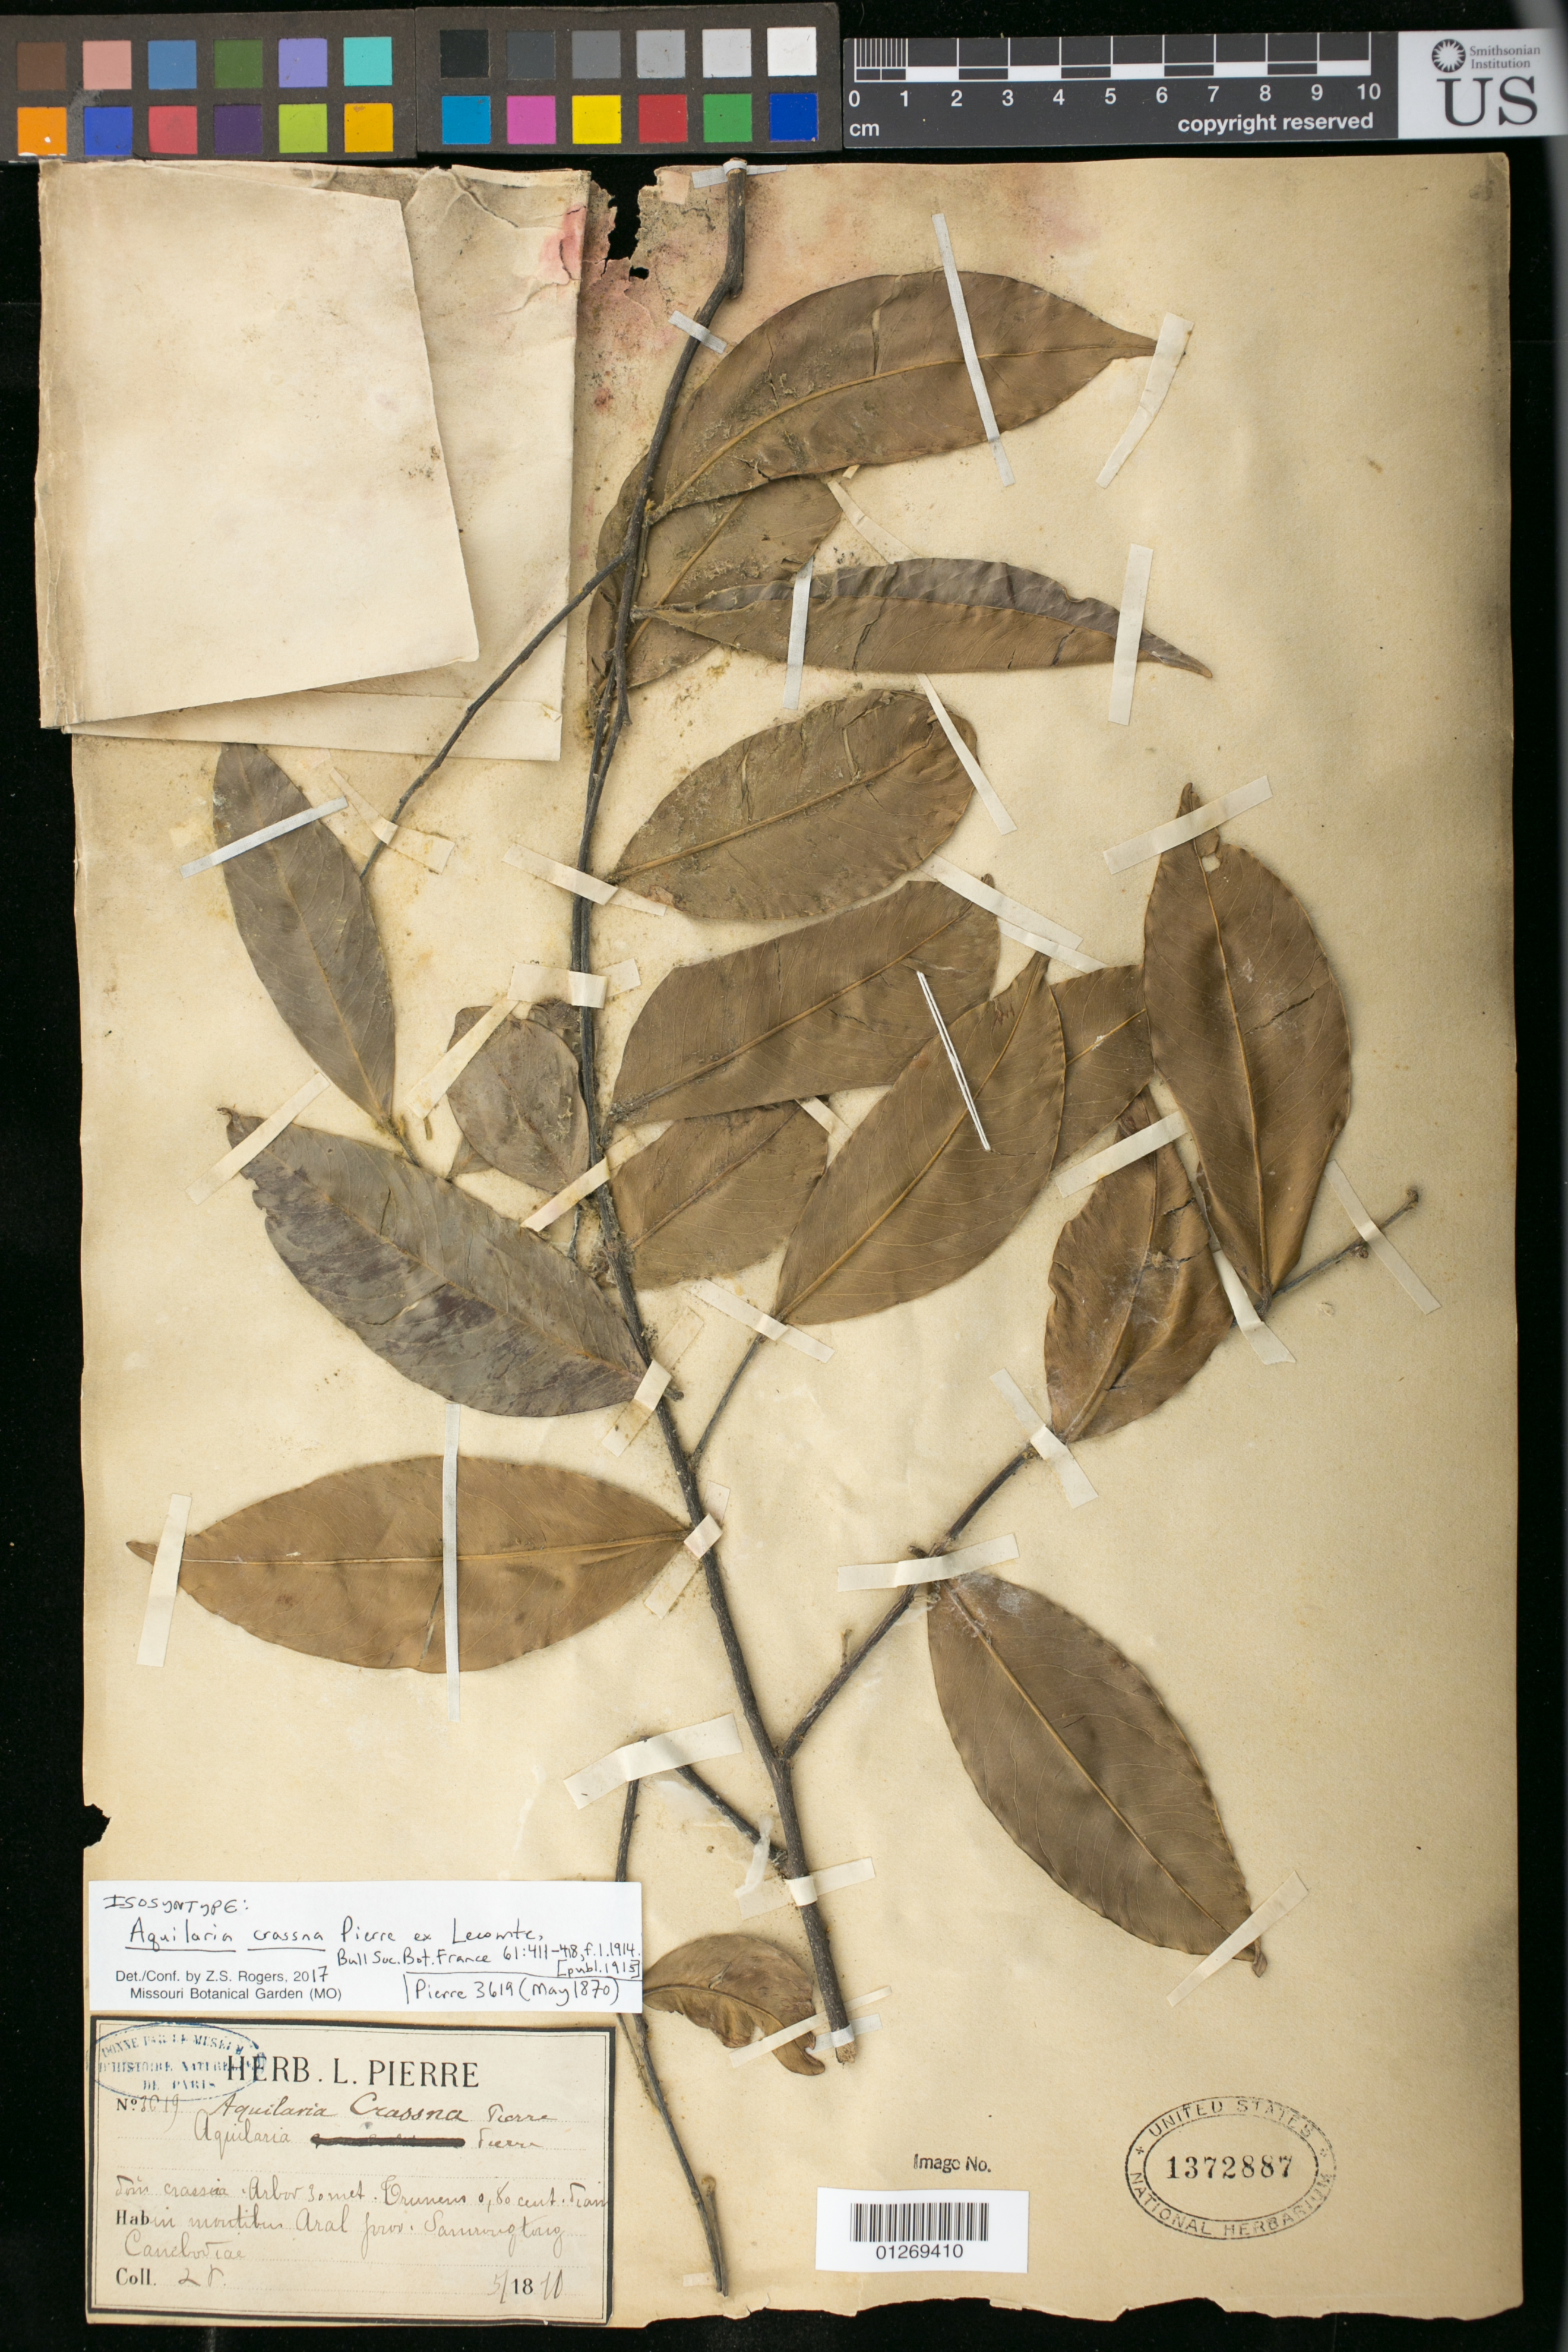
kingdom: Plantae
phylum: Tracheophyta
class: Magnoliopsida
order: Malvales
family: Thymelaeaceae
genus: Aquilaria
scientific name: Aquilaria crassna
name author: Pierre ex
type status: Isosyntype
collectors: J. Pierre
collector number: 3619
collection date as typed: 5/1870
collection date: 1870-05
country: Cambodia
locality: In montibus Aral prov. Samrongtang, Cambodiae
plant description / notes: Specimen with (apparently old) water damage and mildew, noted May 2017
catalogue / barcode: US 1372887